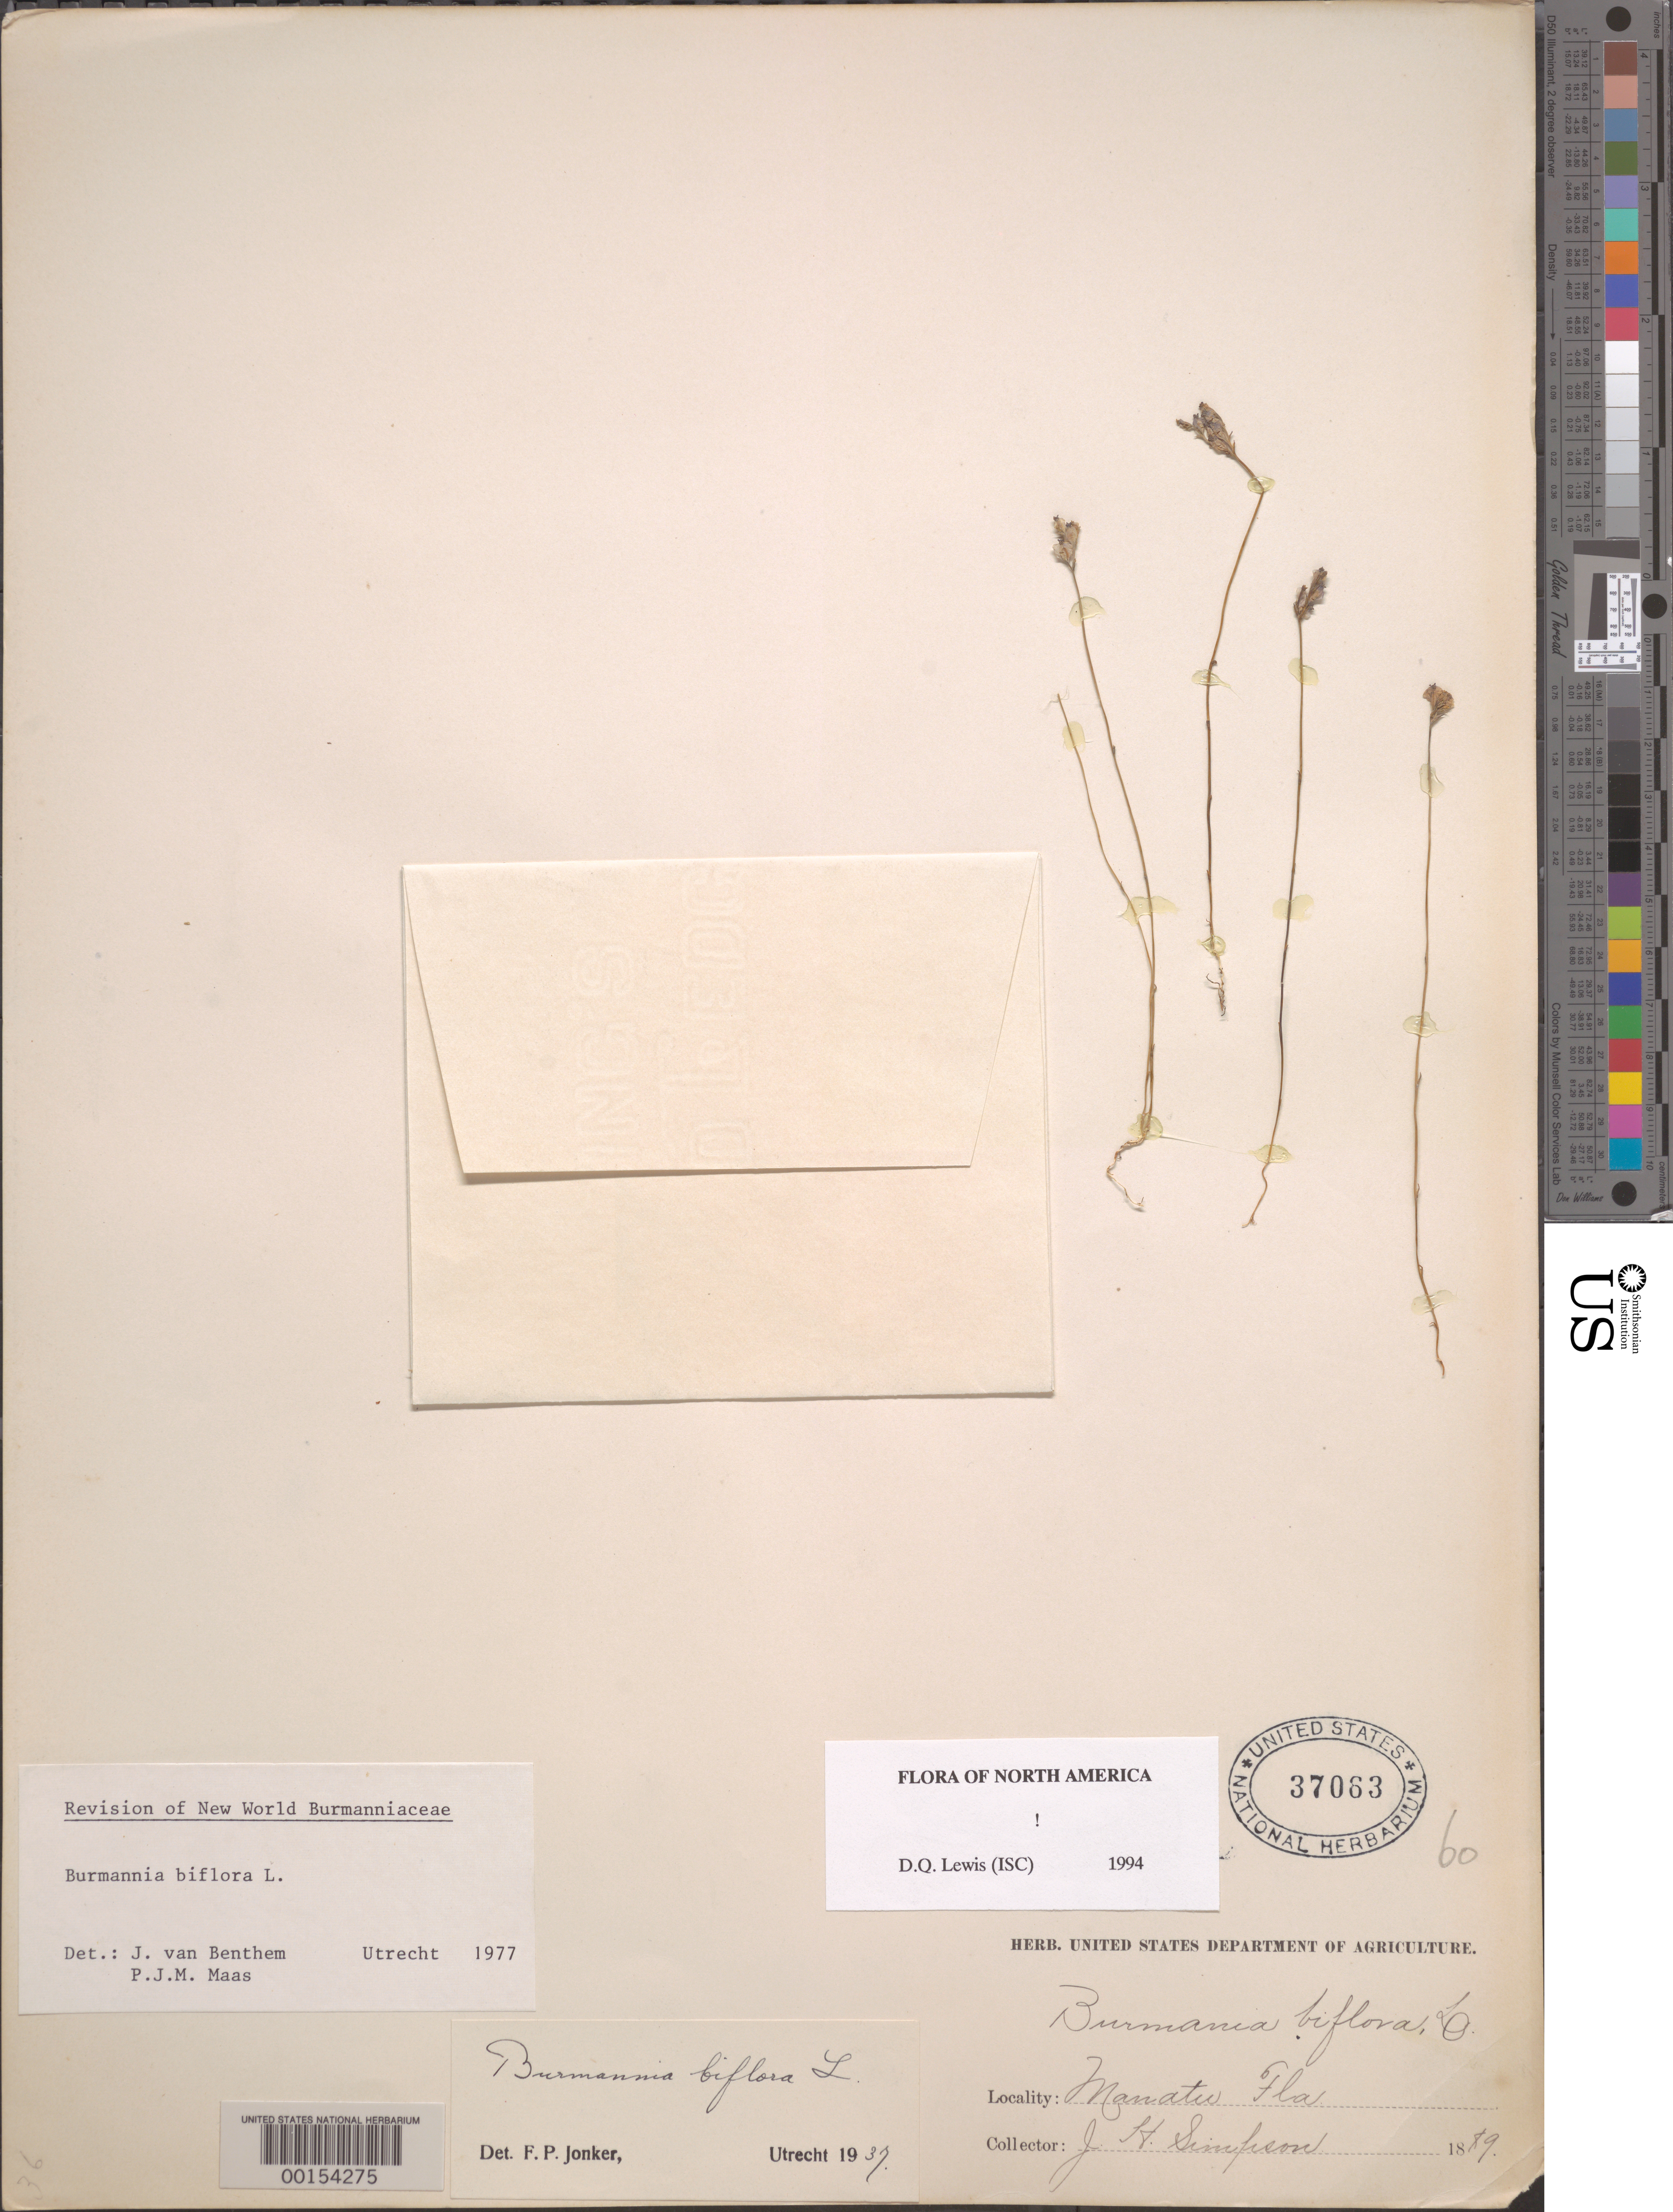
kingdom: Plantae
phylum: Tracheophyta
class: Liliopsida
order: Dioscoreales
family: Burmanniaceae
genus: Burmannia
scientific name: Burmannia biflora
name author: L.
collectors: J. H. Simpson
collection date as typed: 1889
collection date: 1889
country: United States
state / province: Florida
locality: Manatee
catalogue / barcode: US 37063